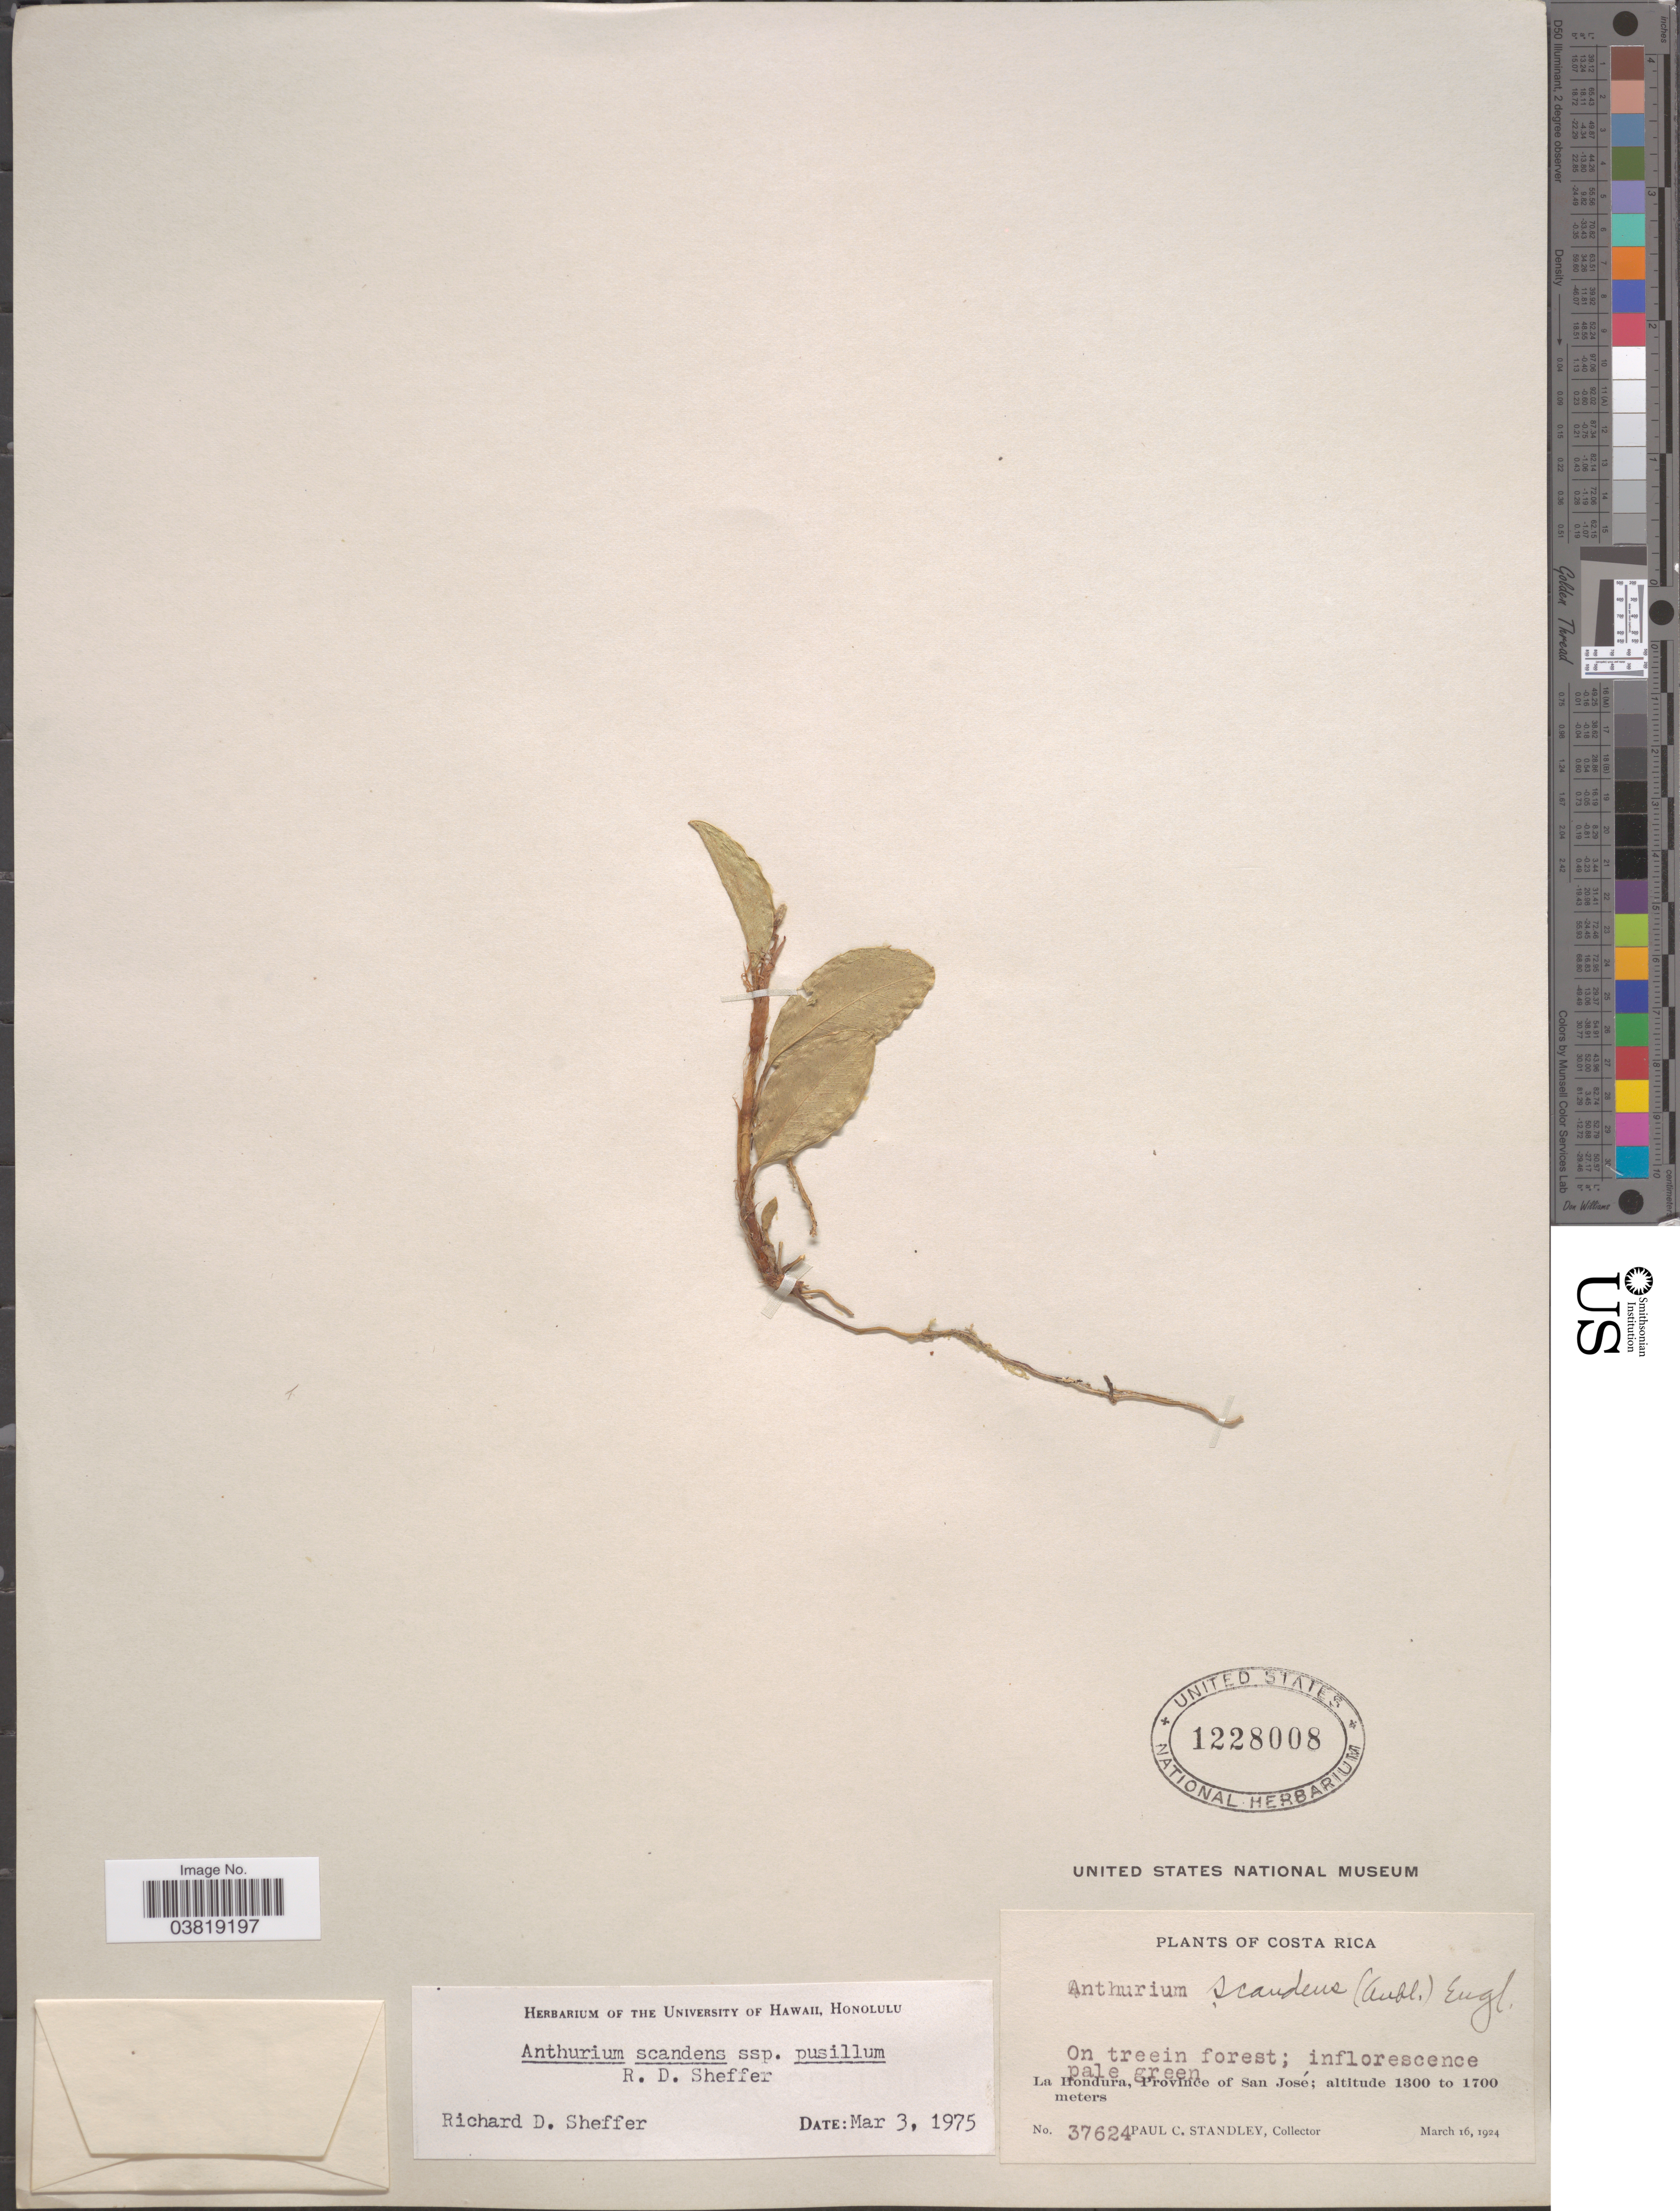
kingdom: Plantae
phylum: Tracheophyta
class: Liliopsida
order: Alismatales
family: Araceae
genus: Anthurium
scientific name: Anthurium scandens subsp. pusillum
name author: Sheffer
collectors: P. C. Standley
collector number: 37624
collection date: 1924-03-16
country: Costa Rica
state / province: San José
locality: La Hondura.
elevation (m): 1300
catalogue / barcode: US 1228008